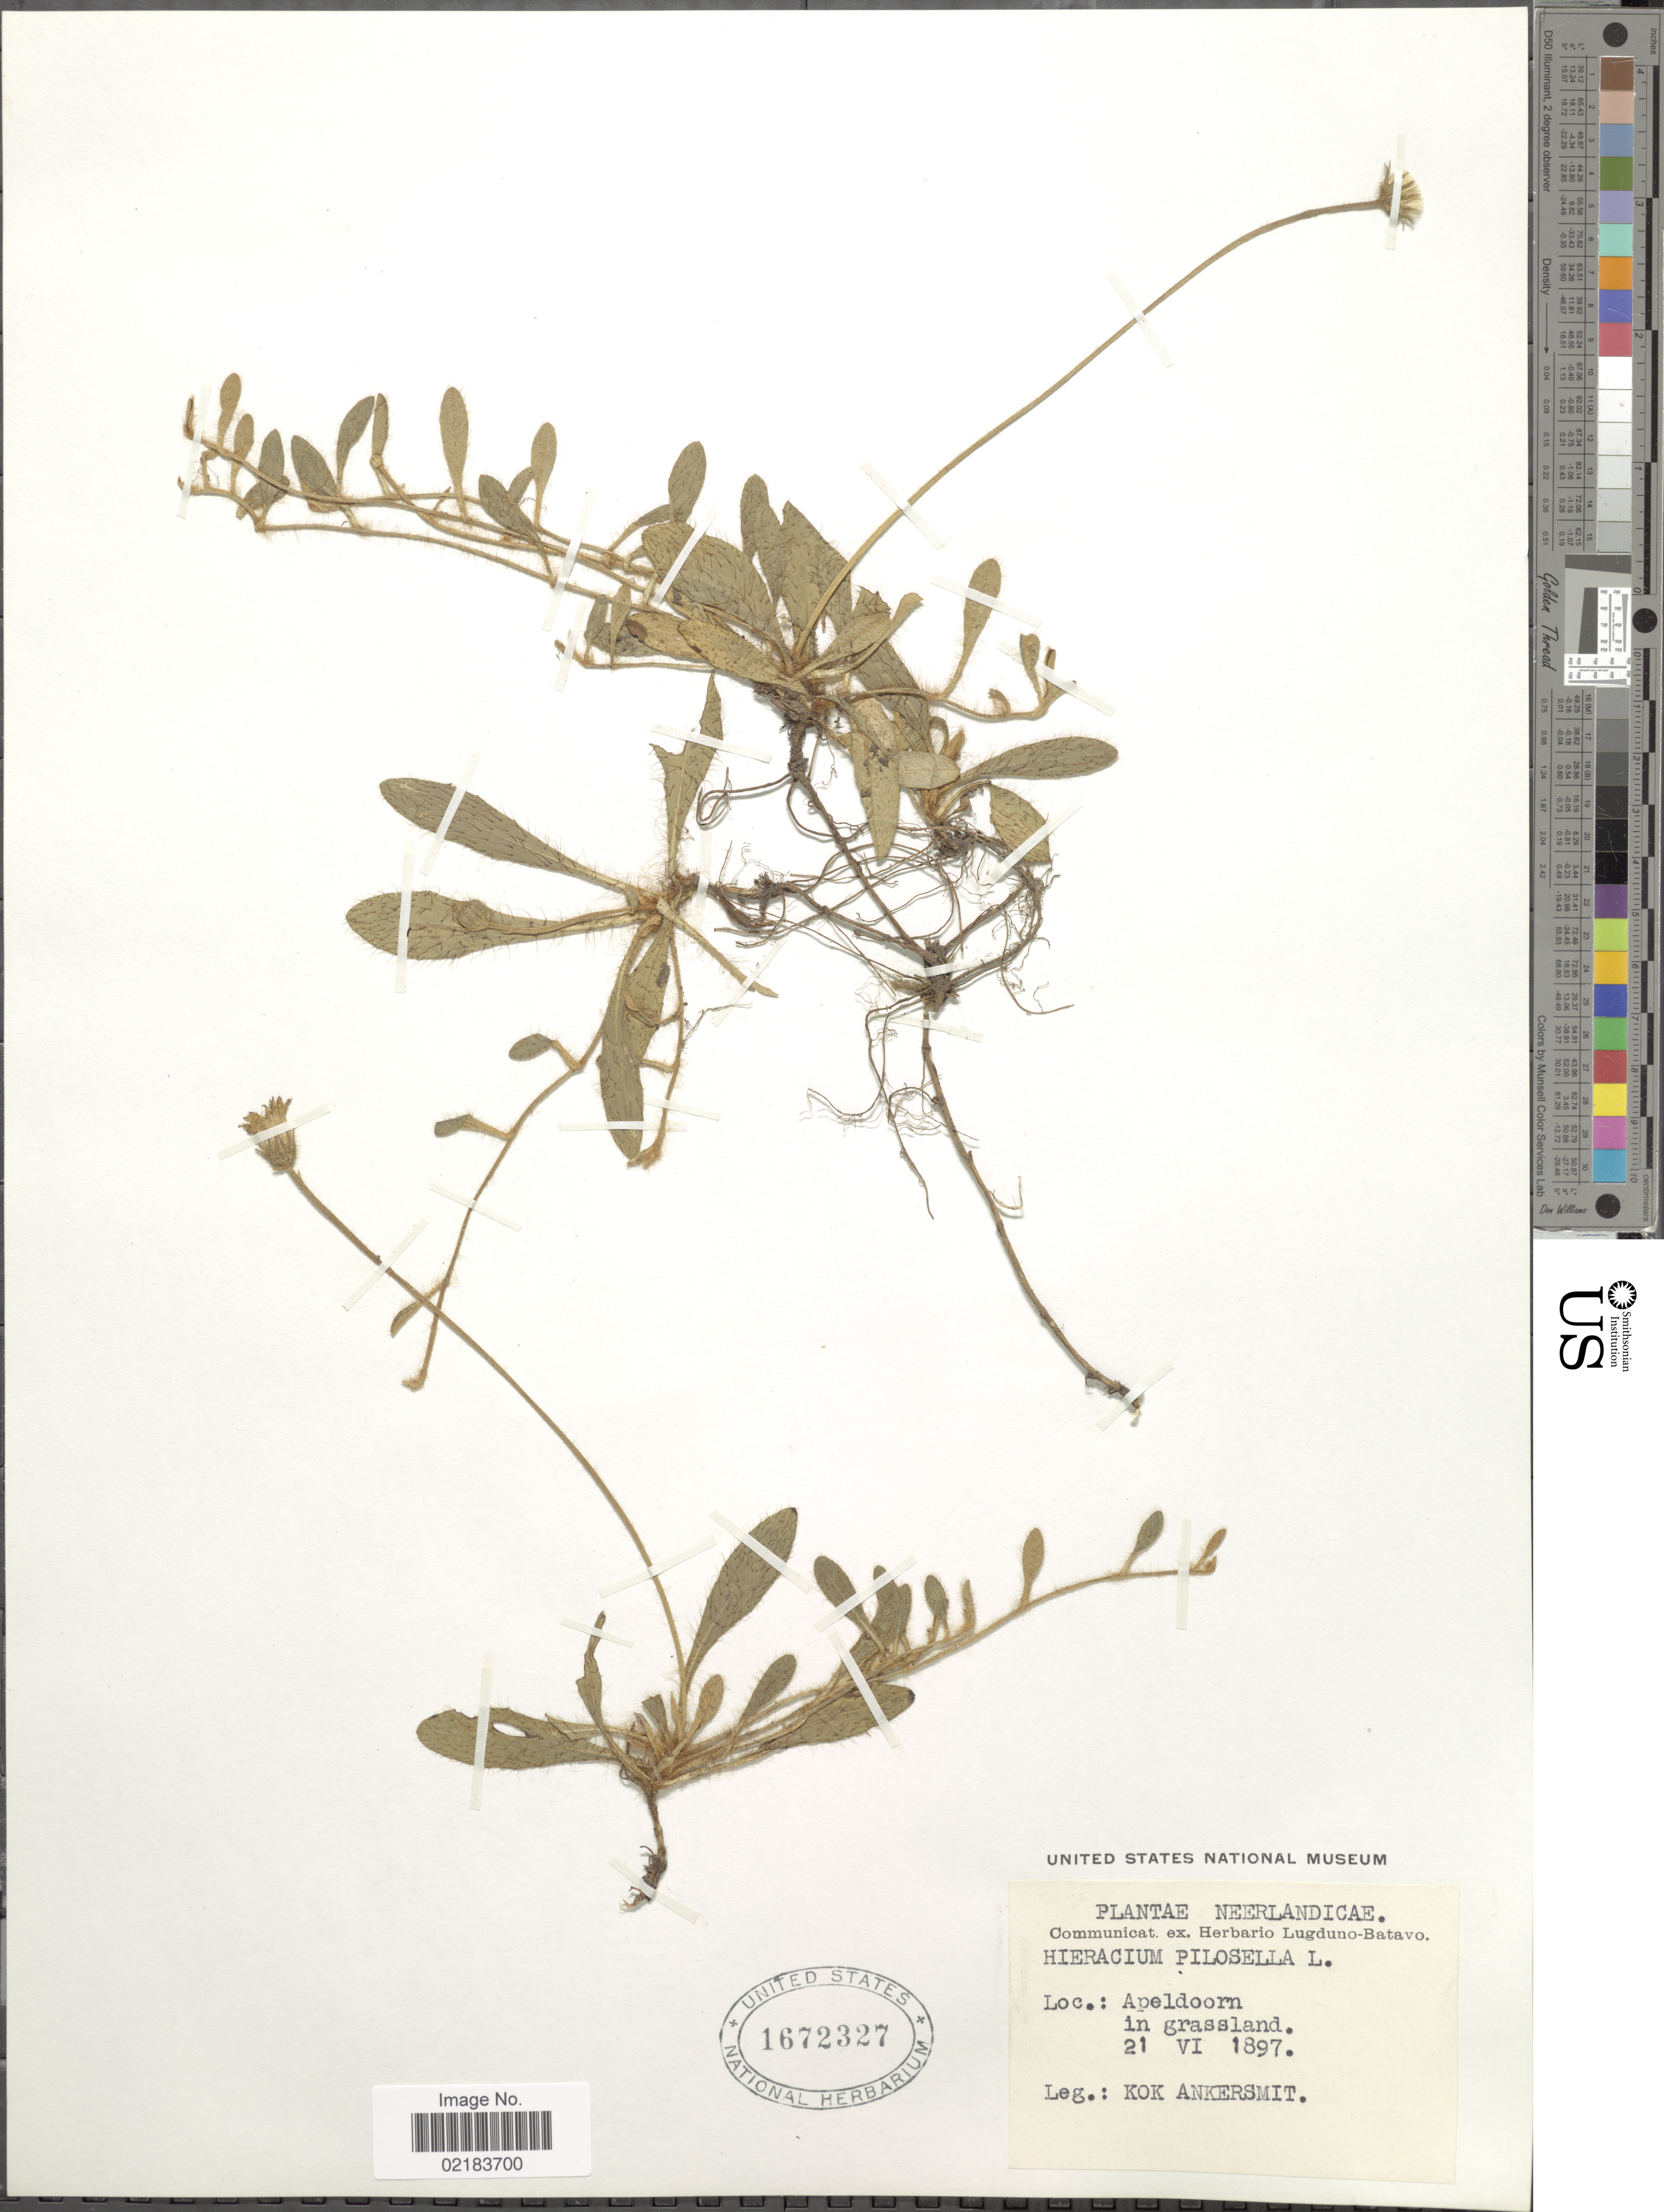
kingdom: Plantae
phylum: Tracheophyta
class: Magnoliopsida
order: Asterales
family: Asteraceae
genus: Pilosella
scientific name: Pilosella officinarum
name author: Vaill.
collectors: Kok Ankersmit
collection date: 1897-06-21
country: Netherlands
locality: Apeldoorn in grassland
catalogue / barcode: US 1672327